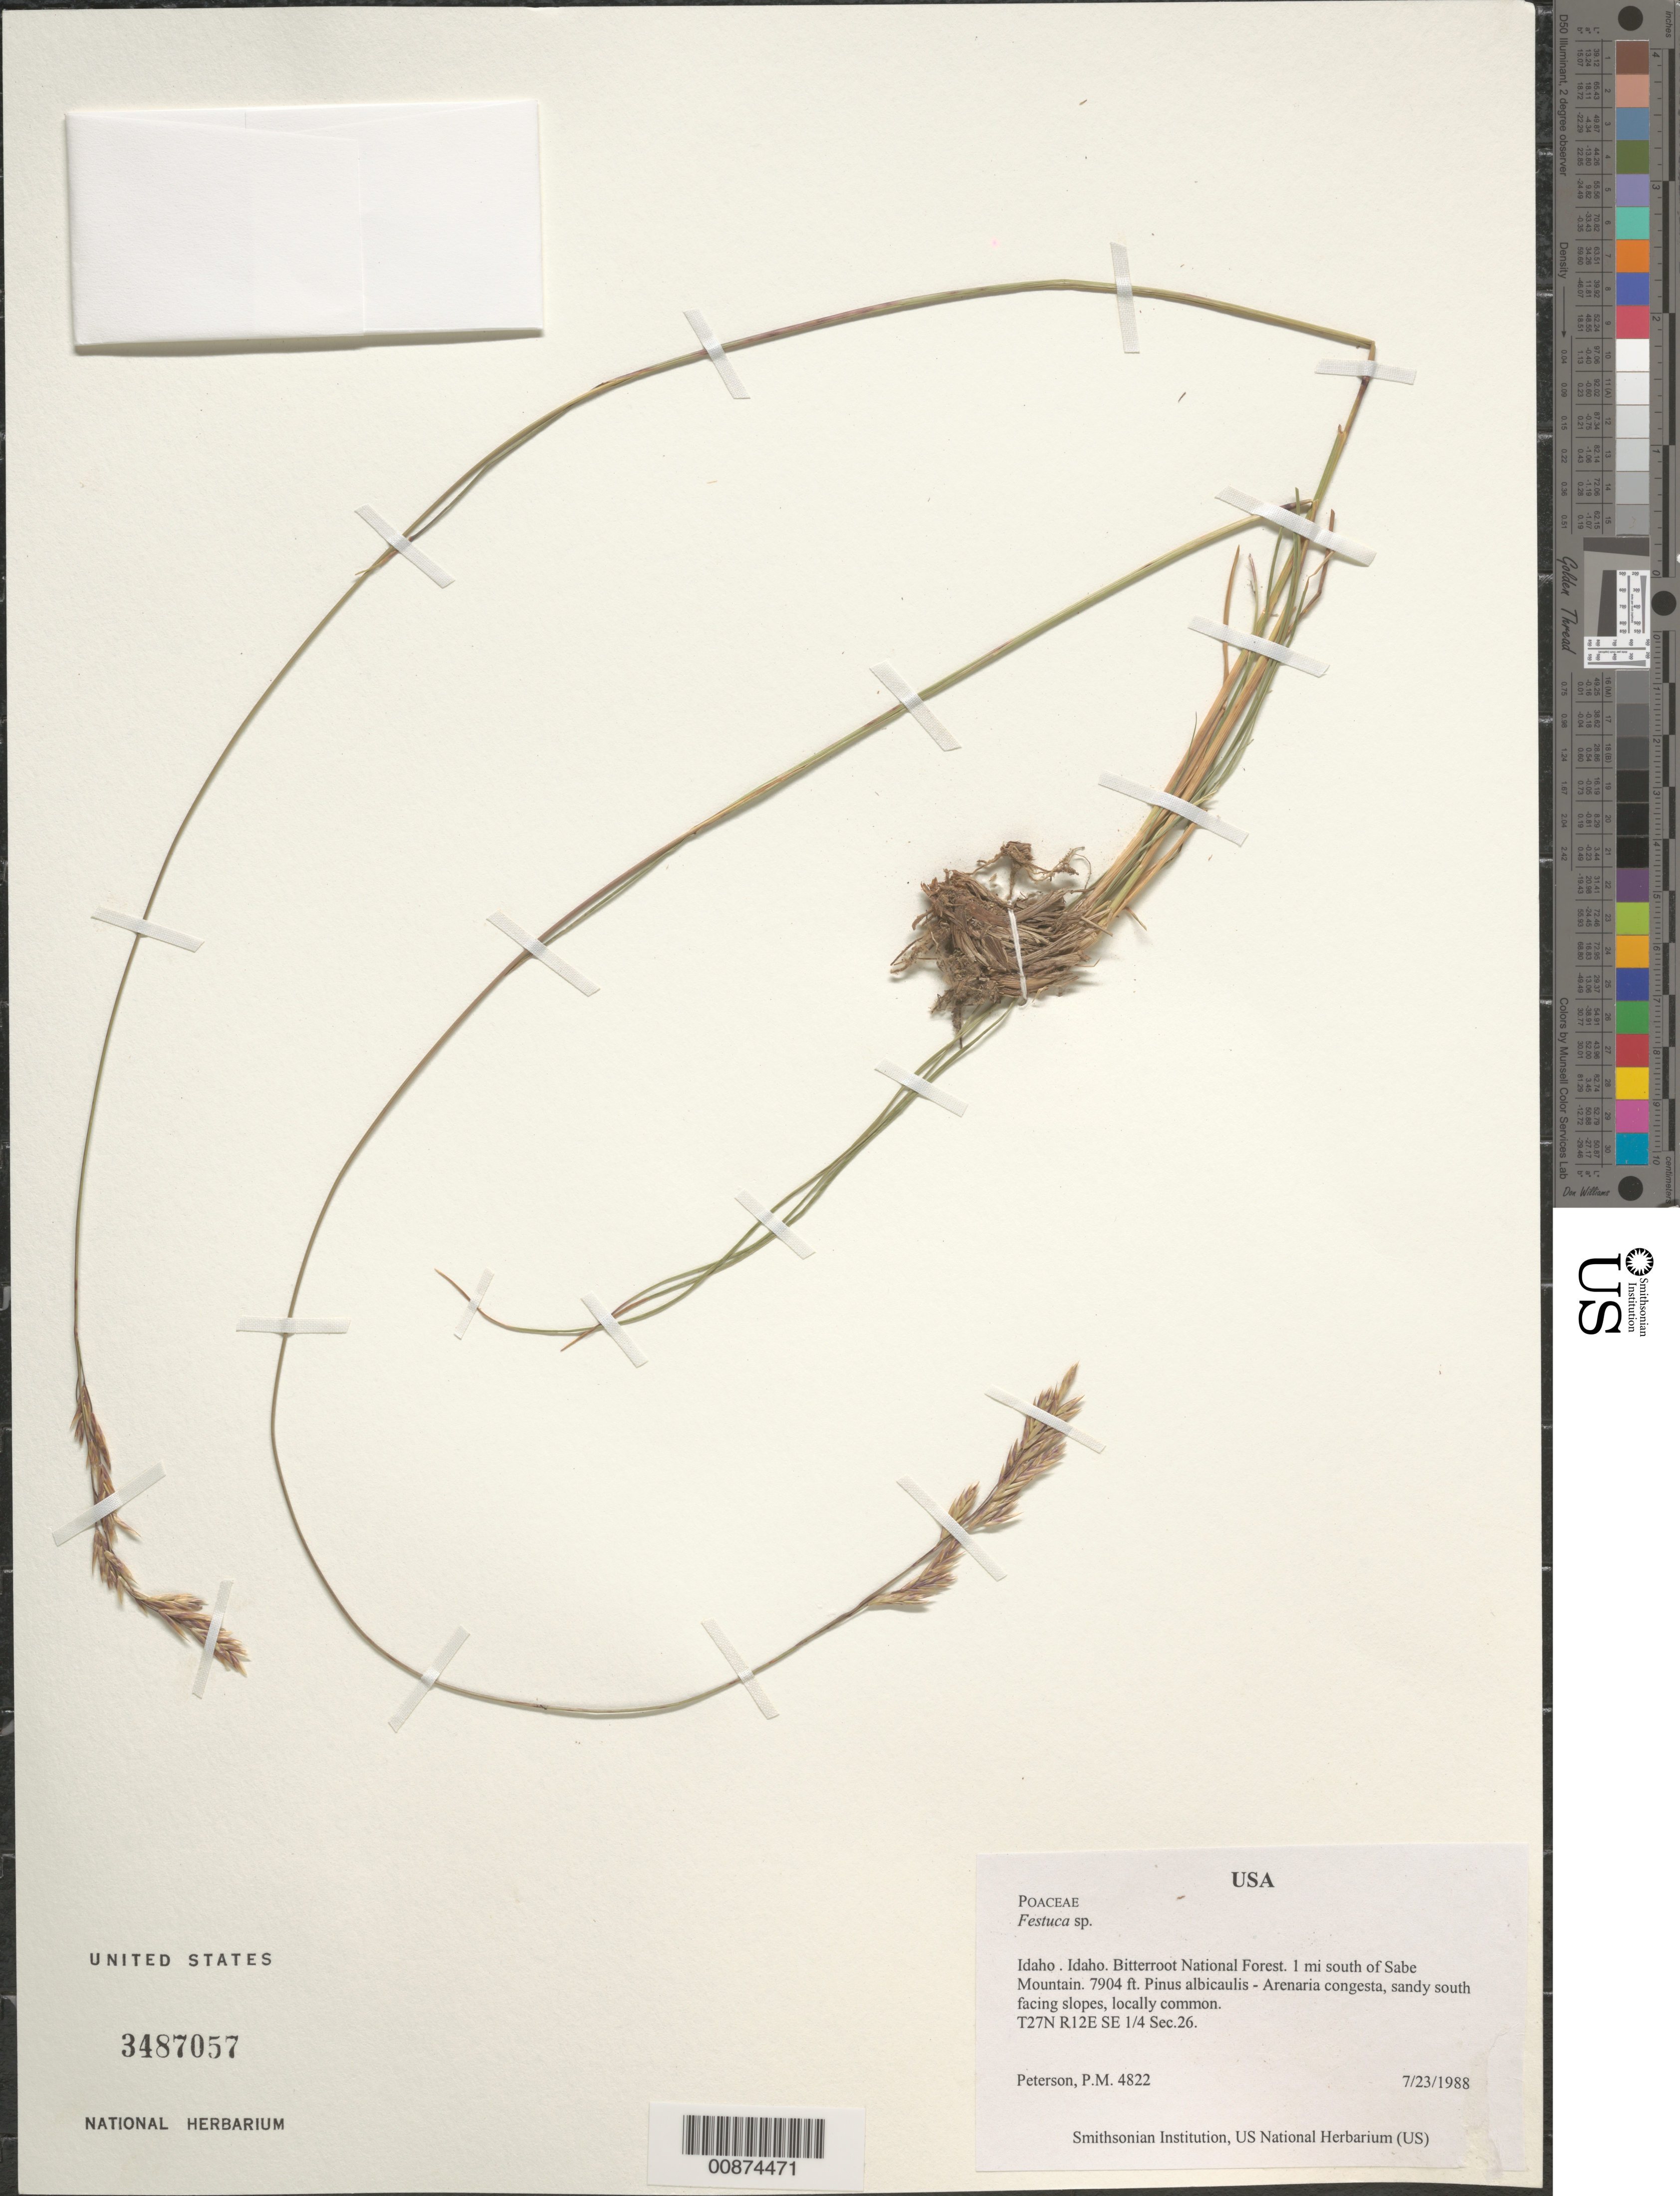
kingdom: Plantae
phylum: Tracheophyta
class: Liliopsida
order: Poales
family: Poaceae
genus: Festuca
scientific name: Festuca sp.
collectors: P. M. Peterson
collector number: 04822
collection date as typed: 23 Jul 1988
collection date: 1988-07-23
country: United States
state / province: Idaho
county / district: Idaho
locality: Bitterroot National Forest. 1 mi south of Sabe Mountain.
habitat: Pinus albicaulis - Arenaria congesta, sandy south facing slopes, locally common.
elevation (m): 7904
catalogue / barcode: US 3487057